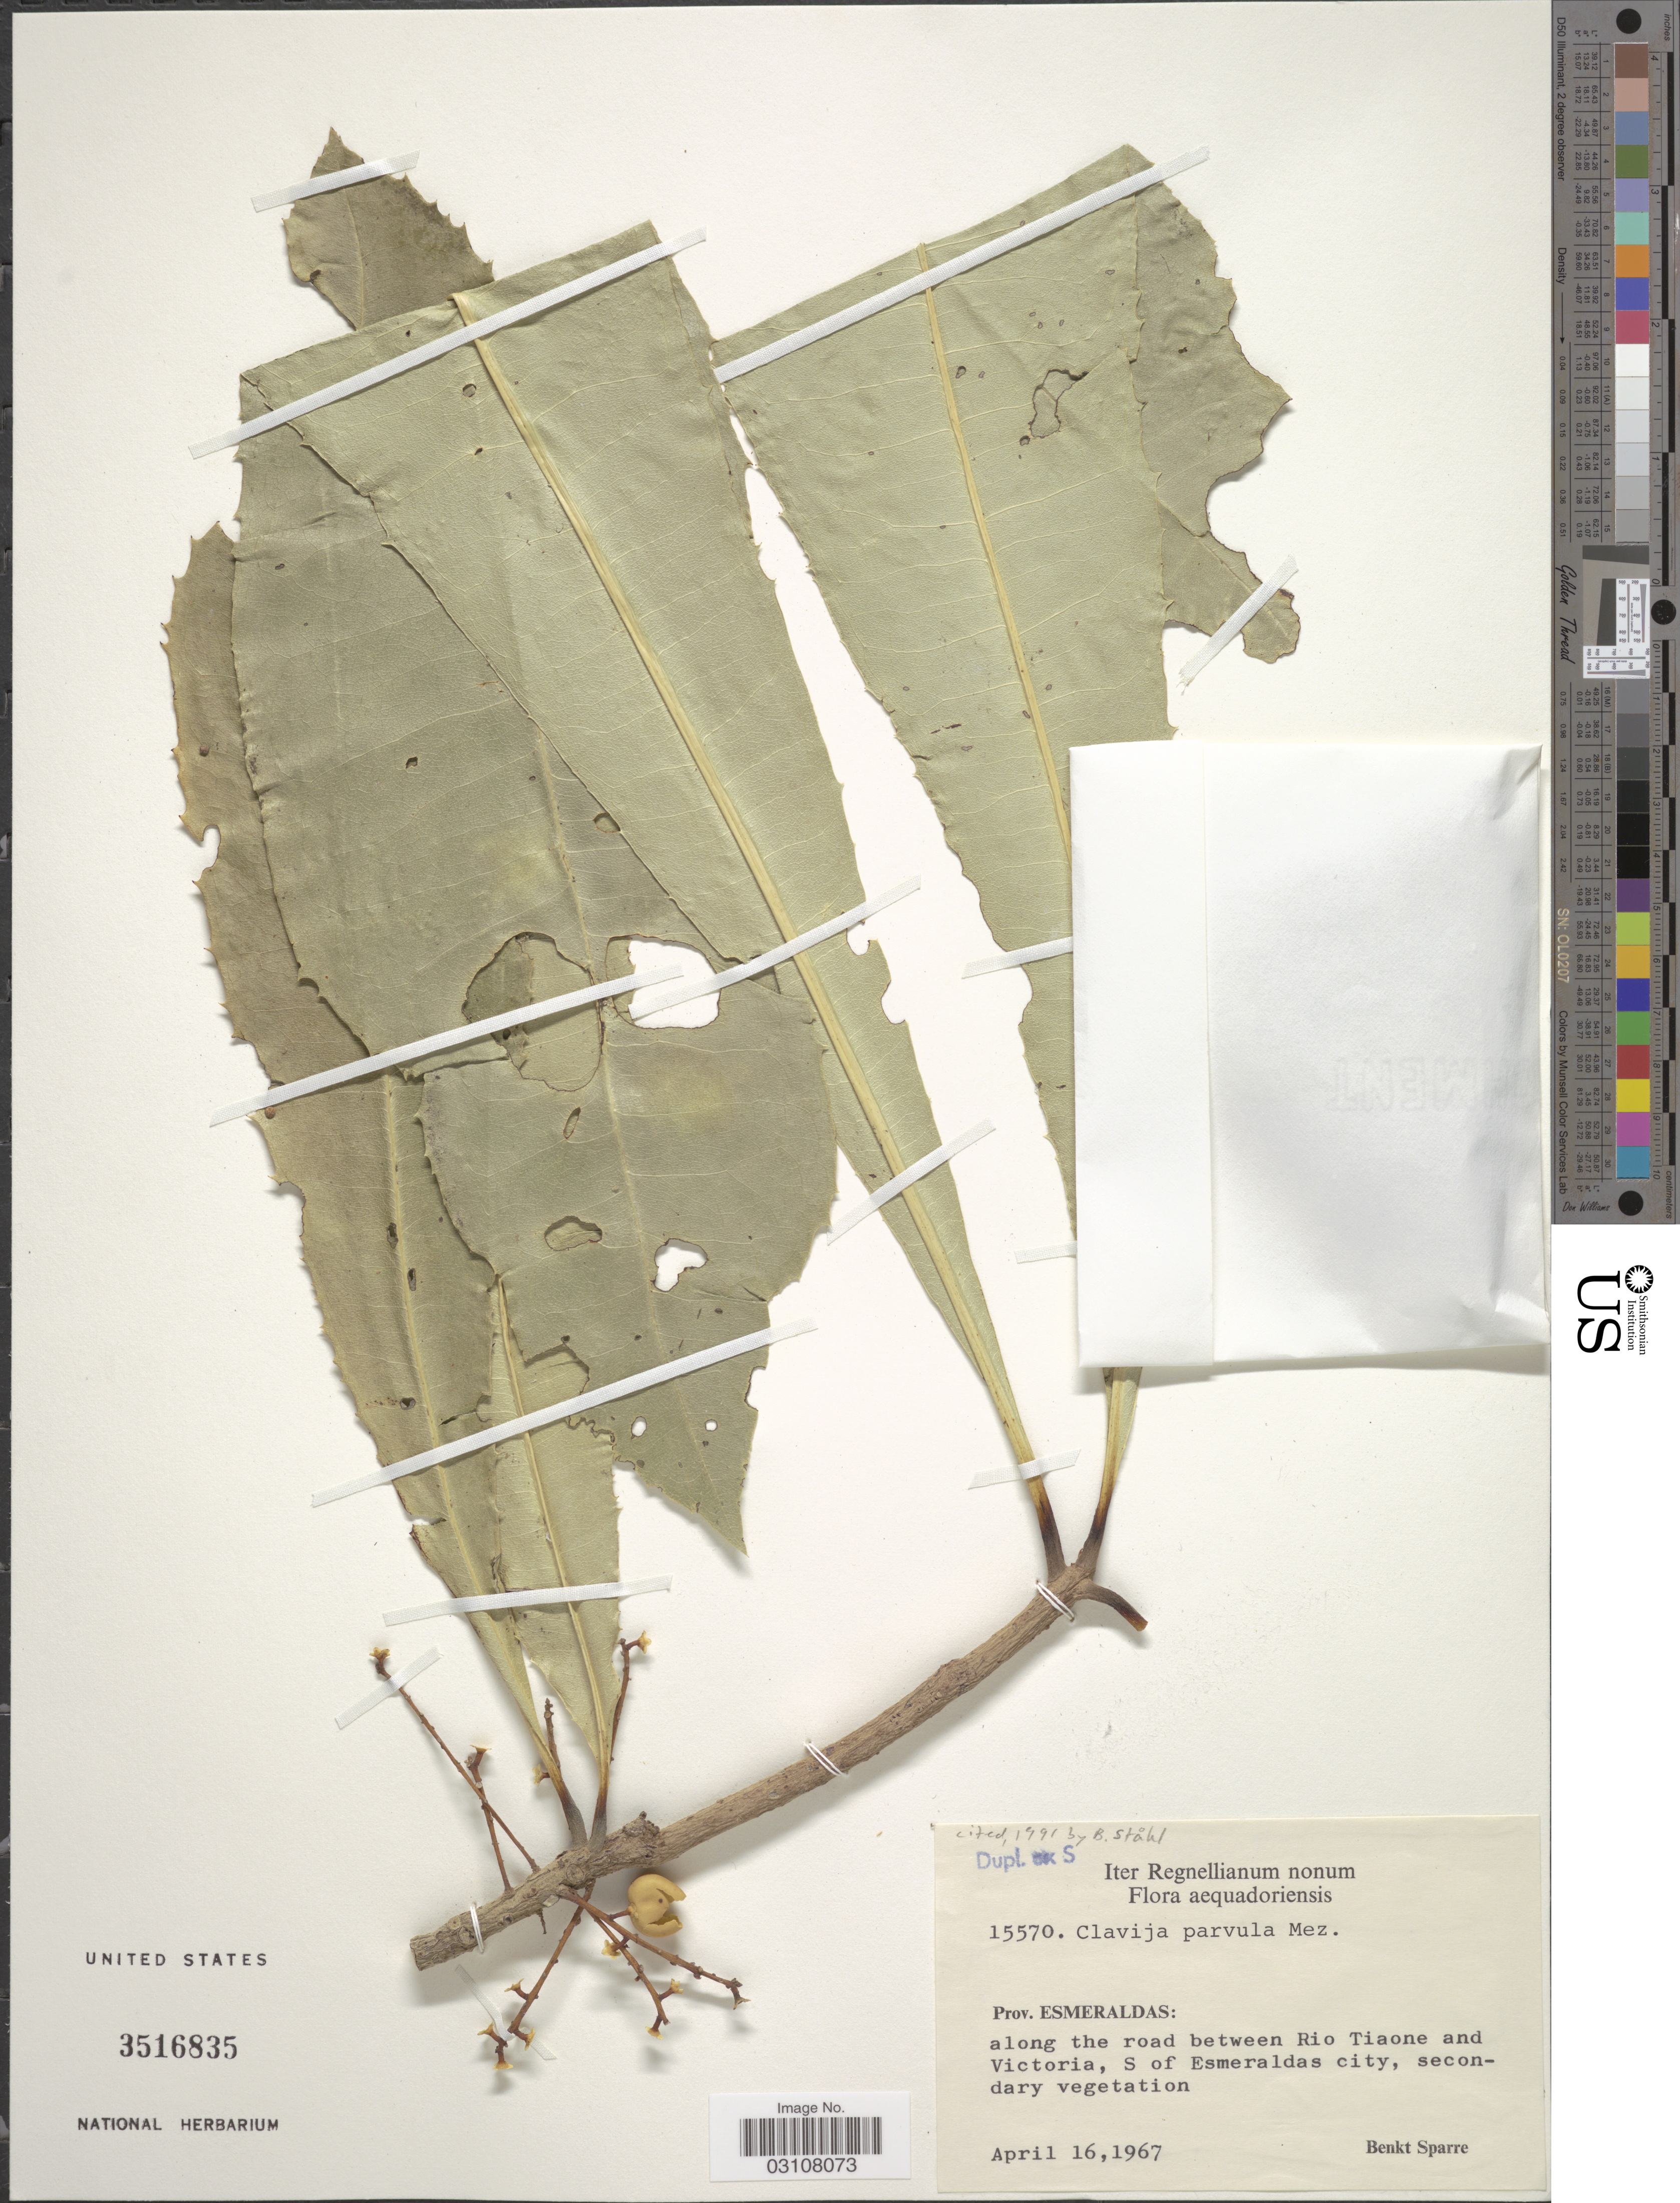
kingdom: Plantae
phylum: Tracheophyta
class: Magnoliopsida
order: Ericales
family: Primulaceae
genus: Clavija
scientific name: Clavija parvula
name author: Mez in Engl.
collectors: B. Sparre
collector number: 15570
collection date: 1967-04-16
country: Ecuador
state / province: Esmeraldas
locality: Along the road between Rio Tiaone and Victoria, S of Esmeraldas city, secondary vegetation.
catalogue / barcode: US 3516835